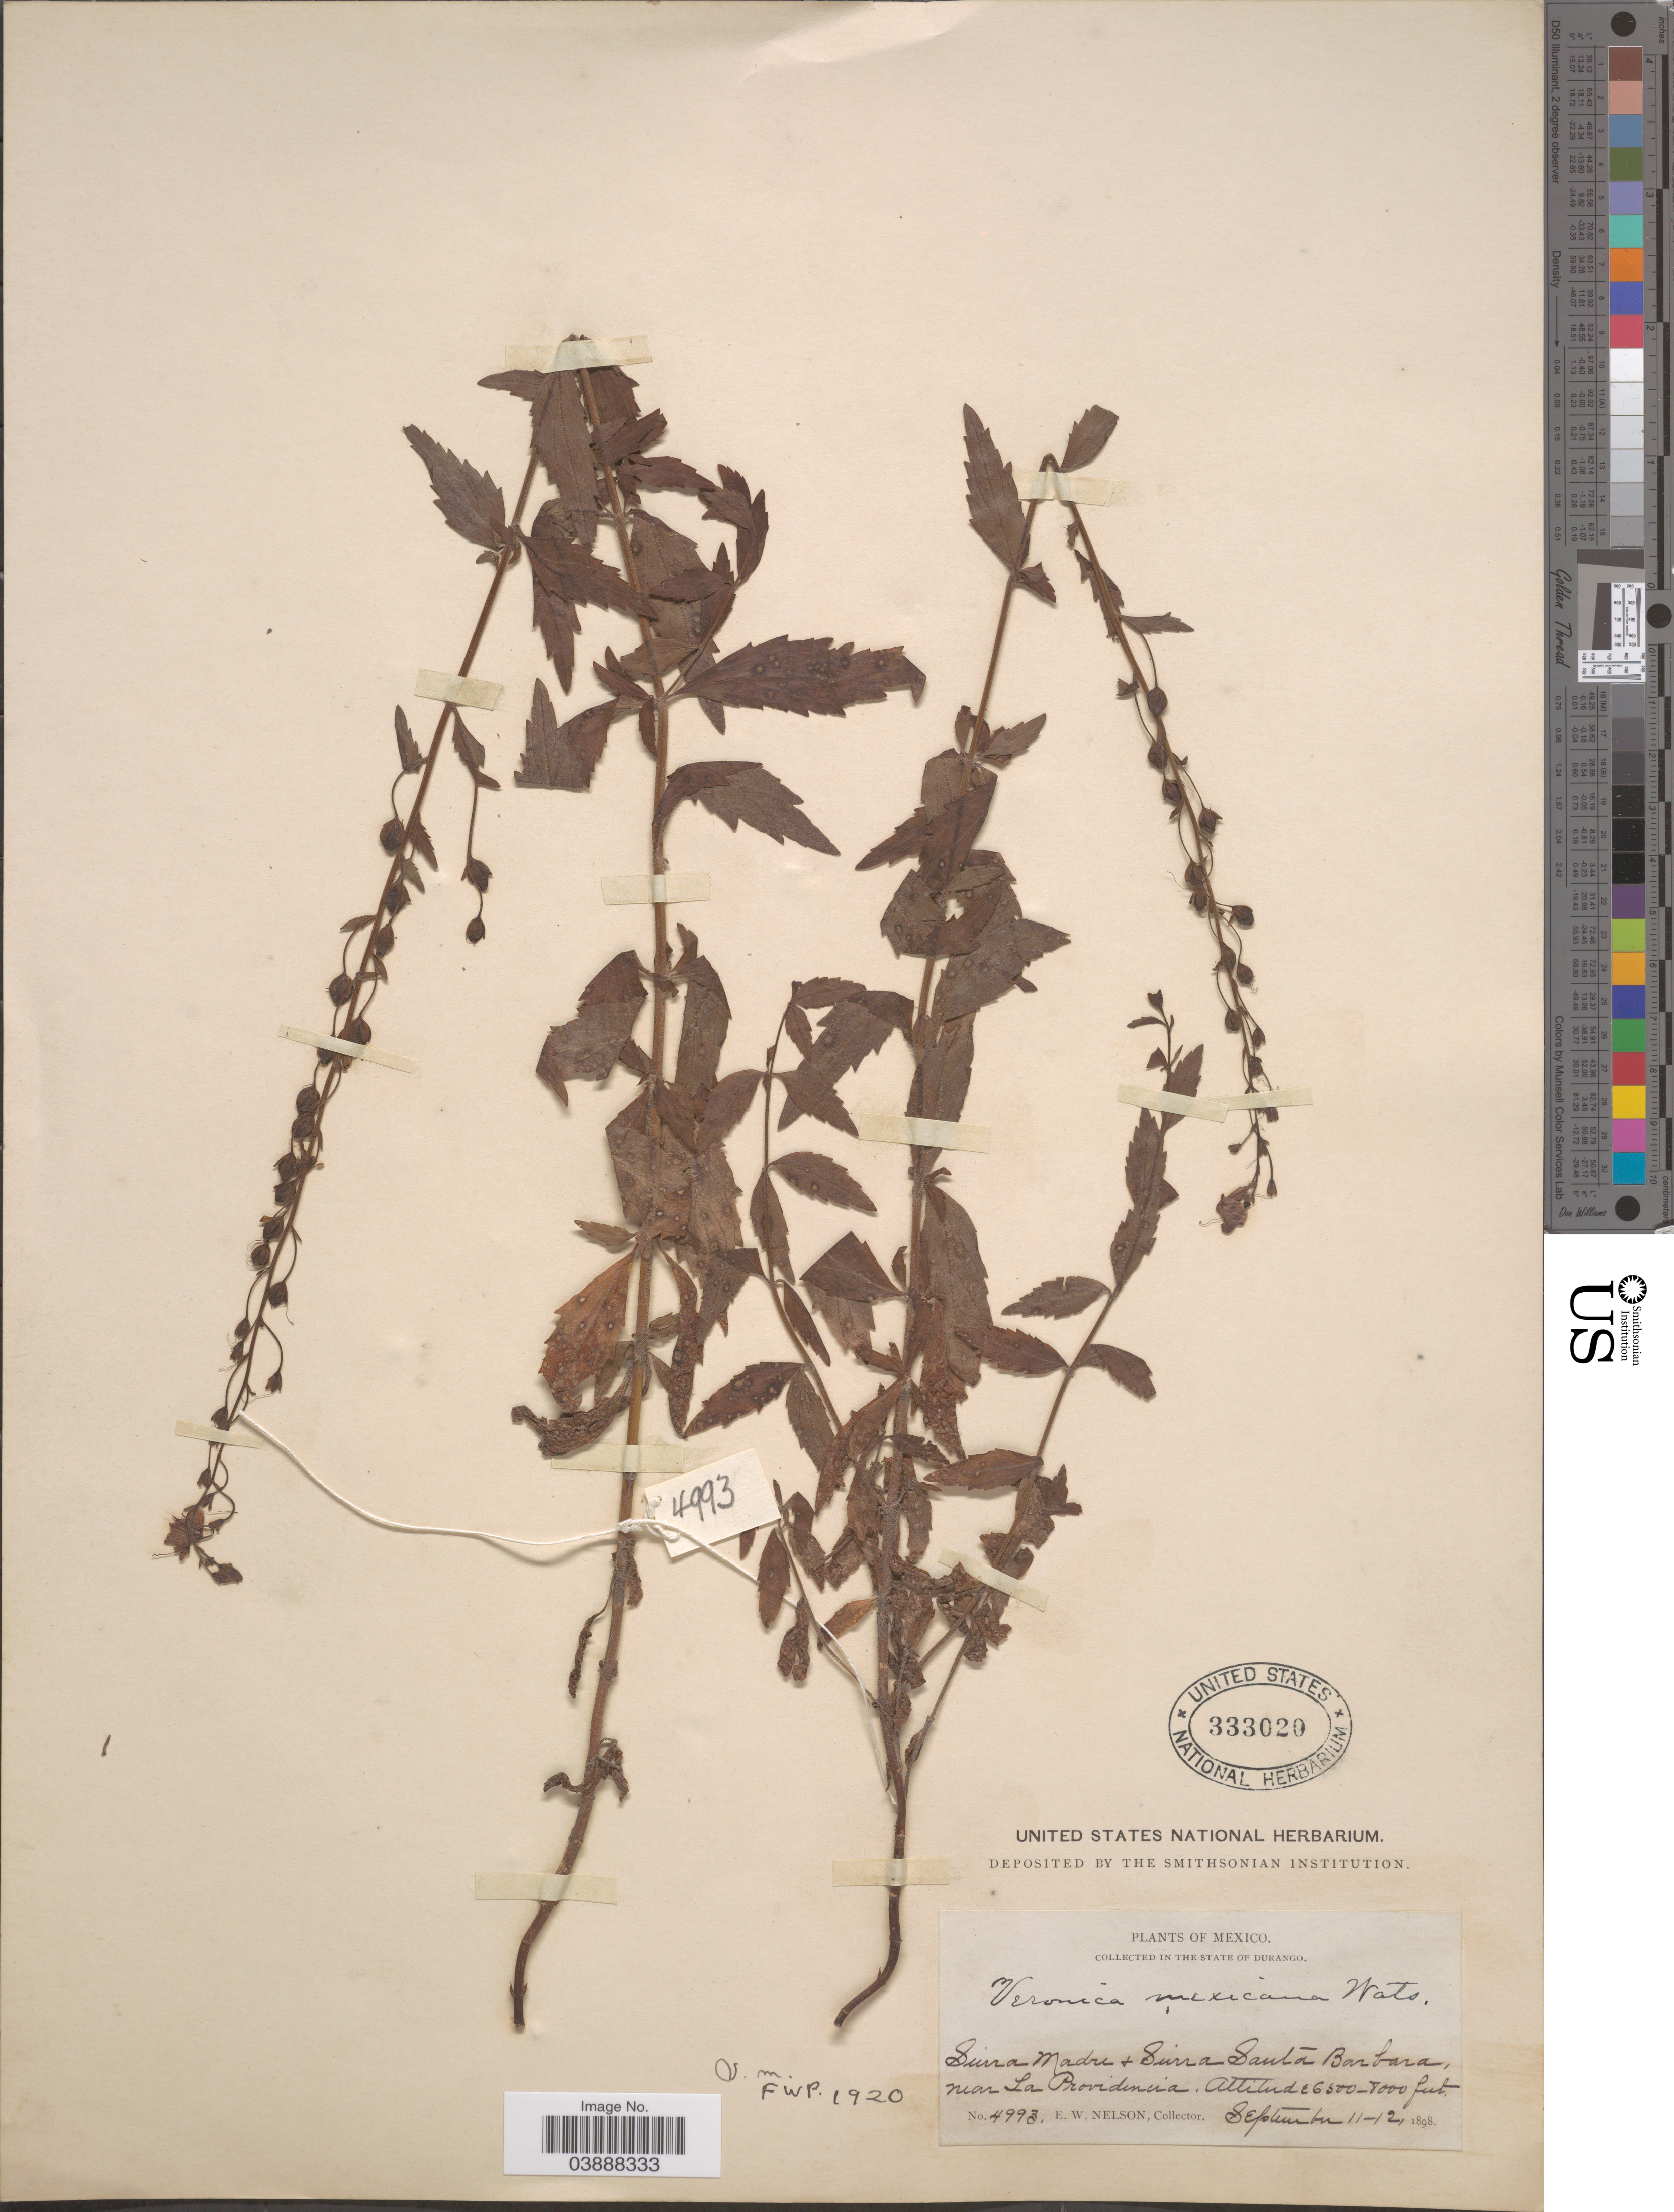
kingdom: Plantae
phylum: Tracheophyta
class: Magnoliopsida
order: Lamiales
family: Plantaginaceae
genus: Veronica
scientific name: Veronica mexicana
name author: S. Watson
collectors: E. W. Nelson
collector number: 4993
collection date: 1898-09-11/1898-09-12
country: Mexico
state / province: Durango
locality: Sierra Madre & Sierra Santa Barbara, near La Providencia.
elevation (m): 1981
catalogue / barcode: US 333020